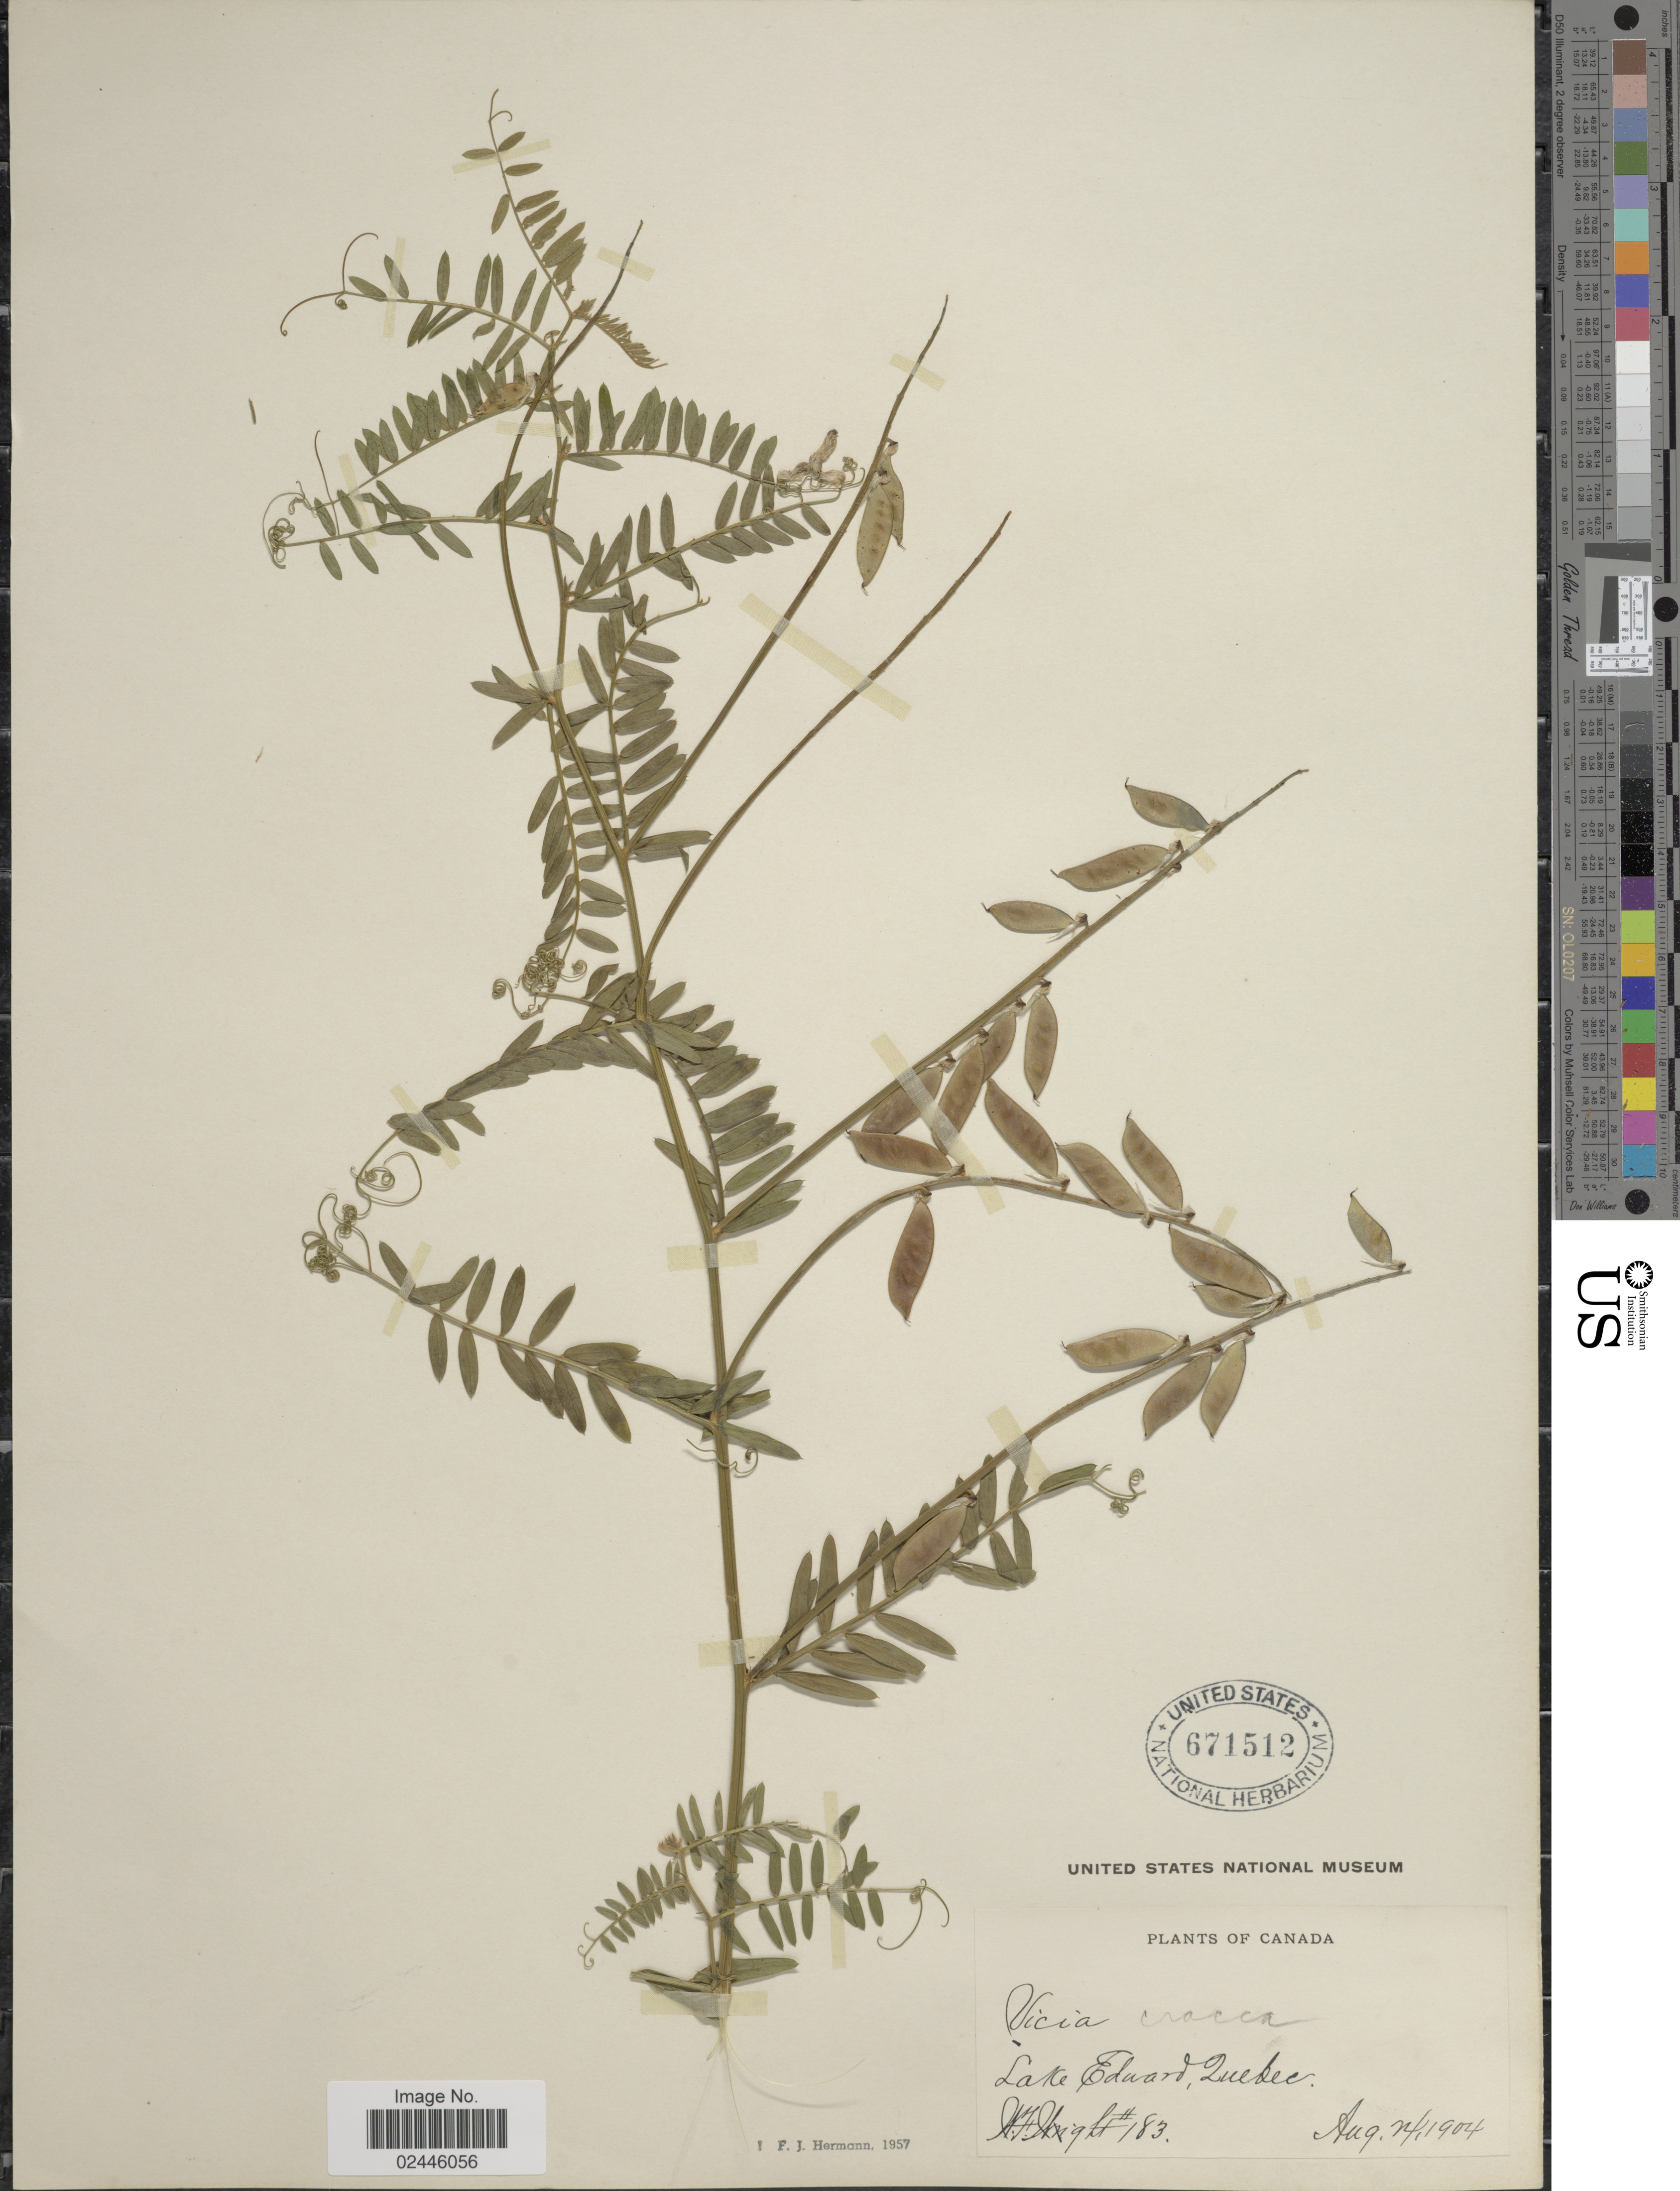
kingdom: Plantae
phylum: Tracheophyta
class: Magnoliopsida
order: Fabales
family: Fabaceae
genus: Vicia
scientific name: Vicia cracca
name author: L.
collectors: W. F. Wright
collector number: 183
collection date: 1904-08-24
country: Canada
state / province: Quebec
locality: Lake Edward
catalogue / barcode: US 671512